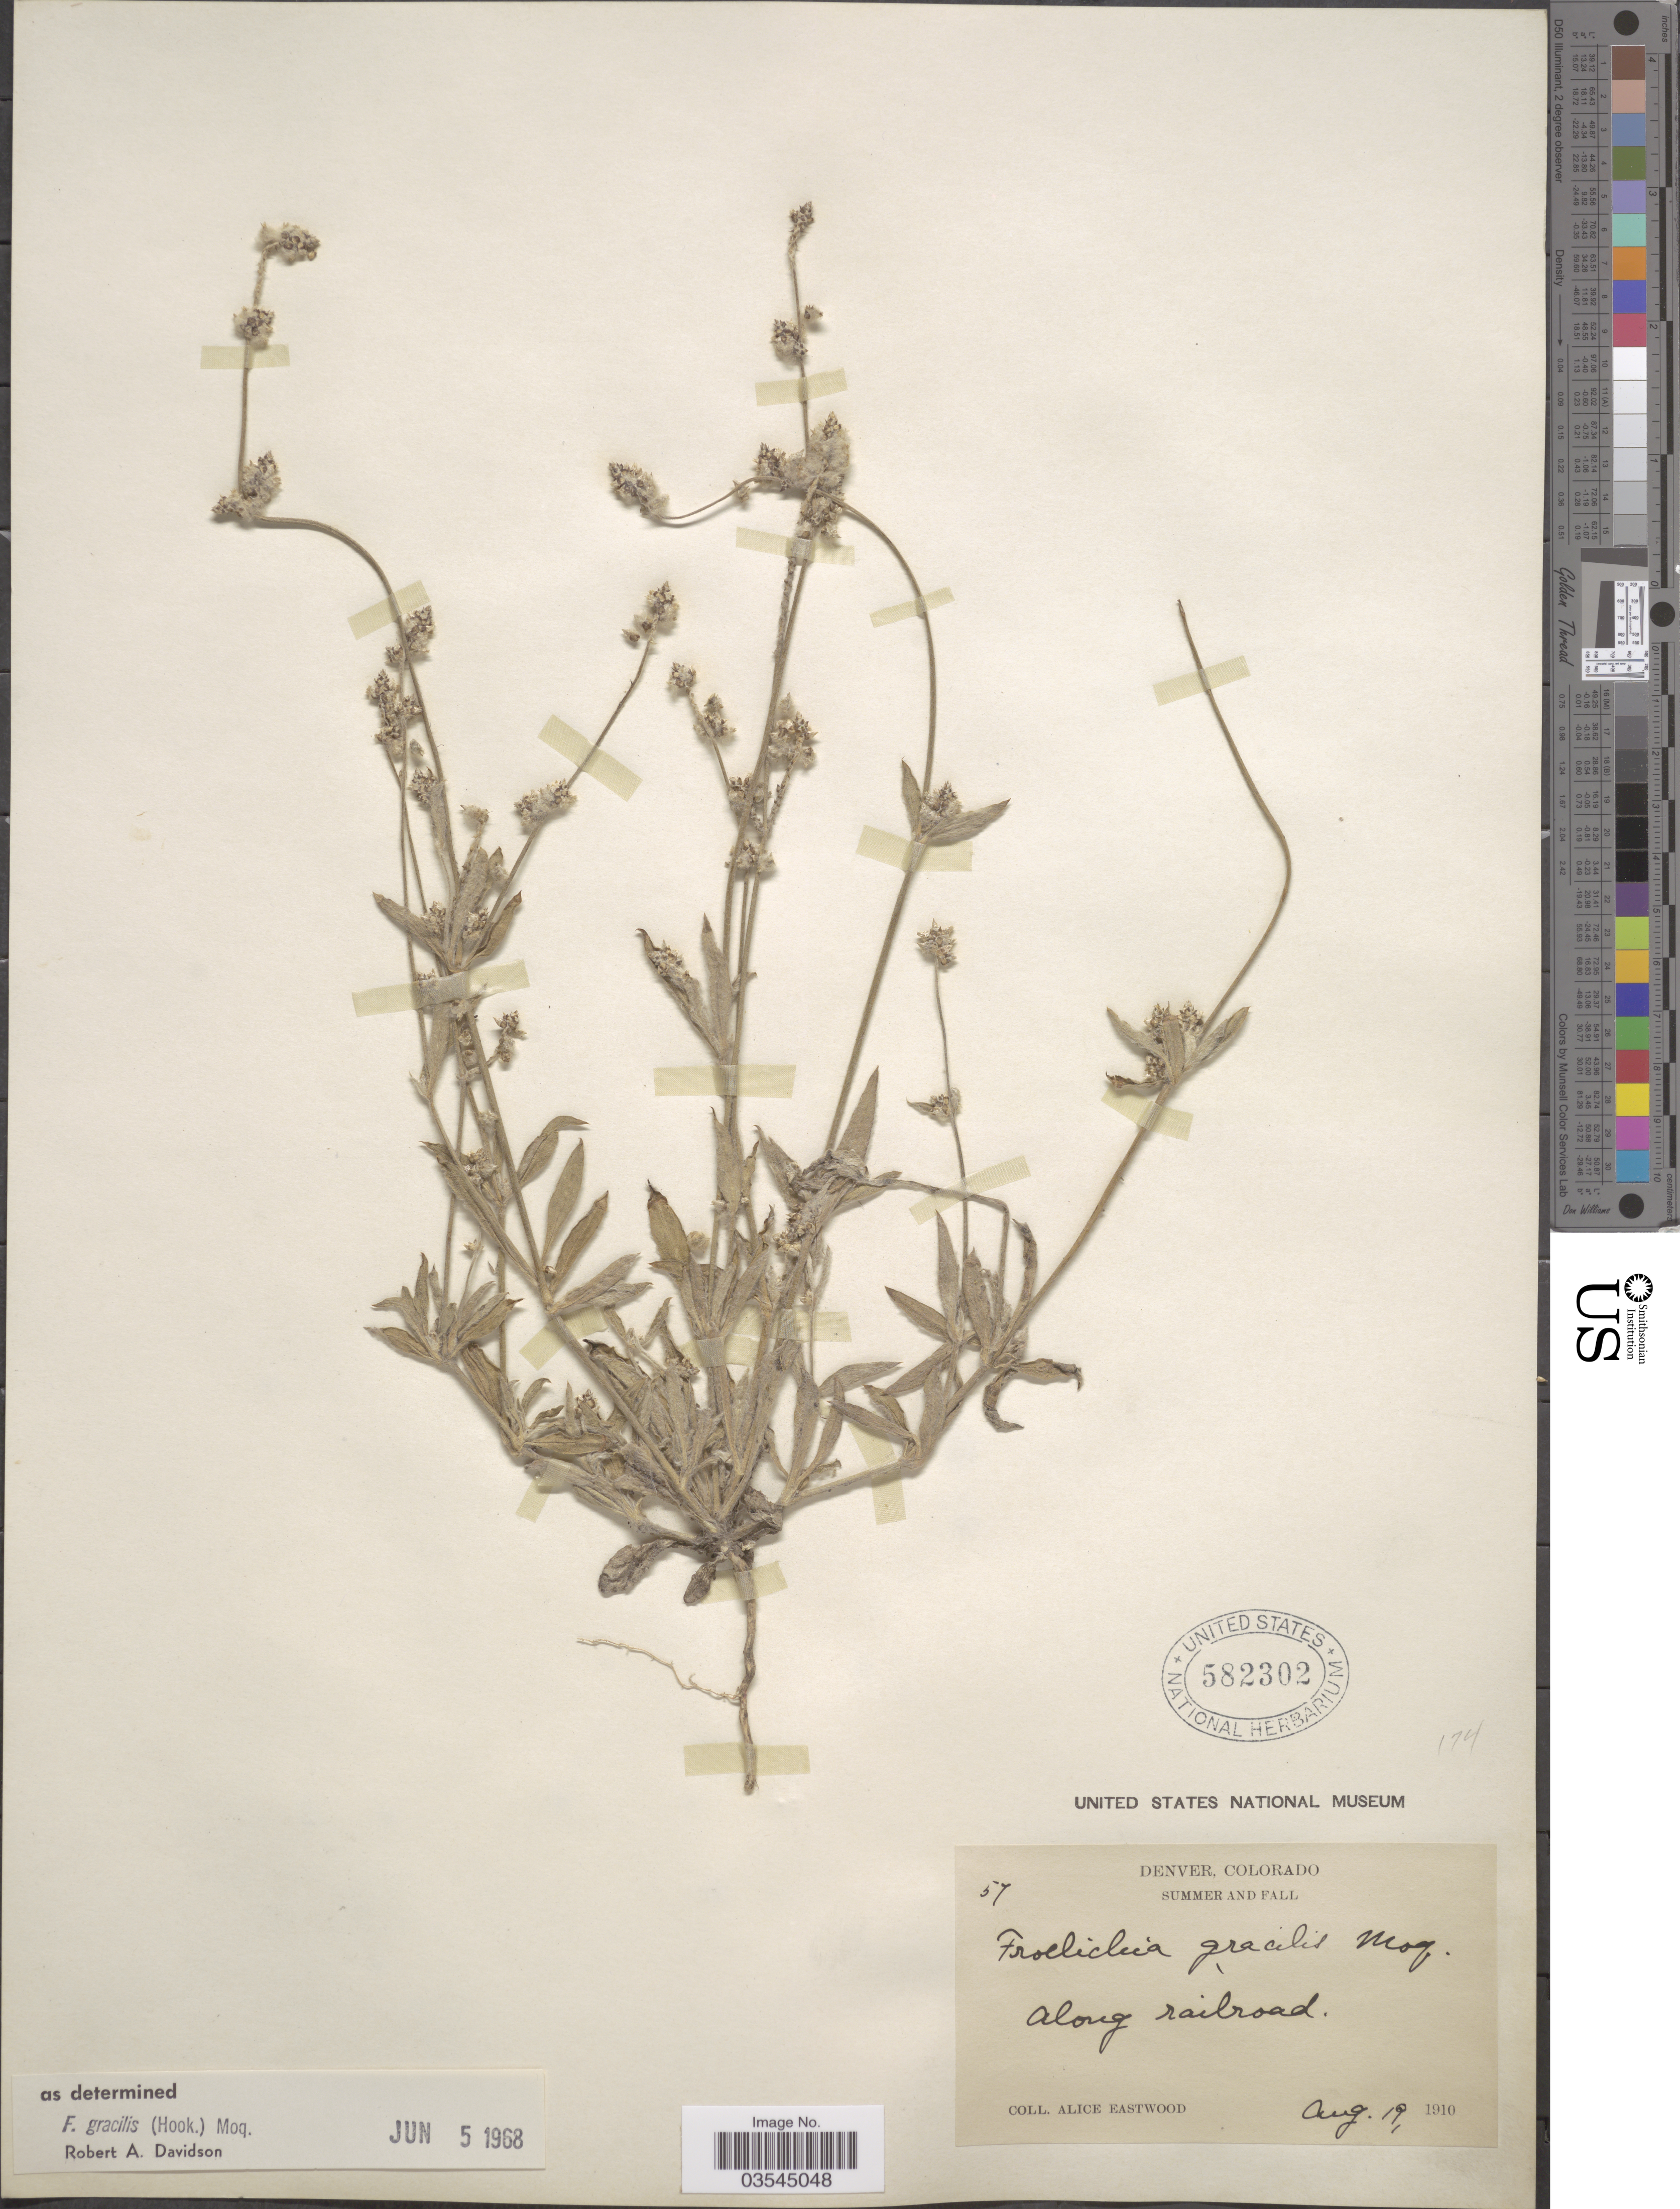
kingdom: Plantae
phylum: Tracheophyta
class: Magnoliopsida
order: Caryophyllales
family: Amaranthaceae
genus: Froelichia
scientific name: Froelichia gracilis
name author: (Hook.) Moq.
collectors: A. Eastwood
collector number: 57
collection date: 1910-08-19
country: United States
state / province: Colorado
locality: Denver. Along railroad.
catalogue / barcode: US 582302